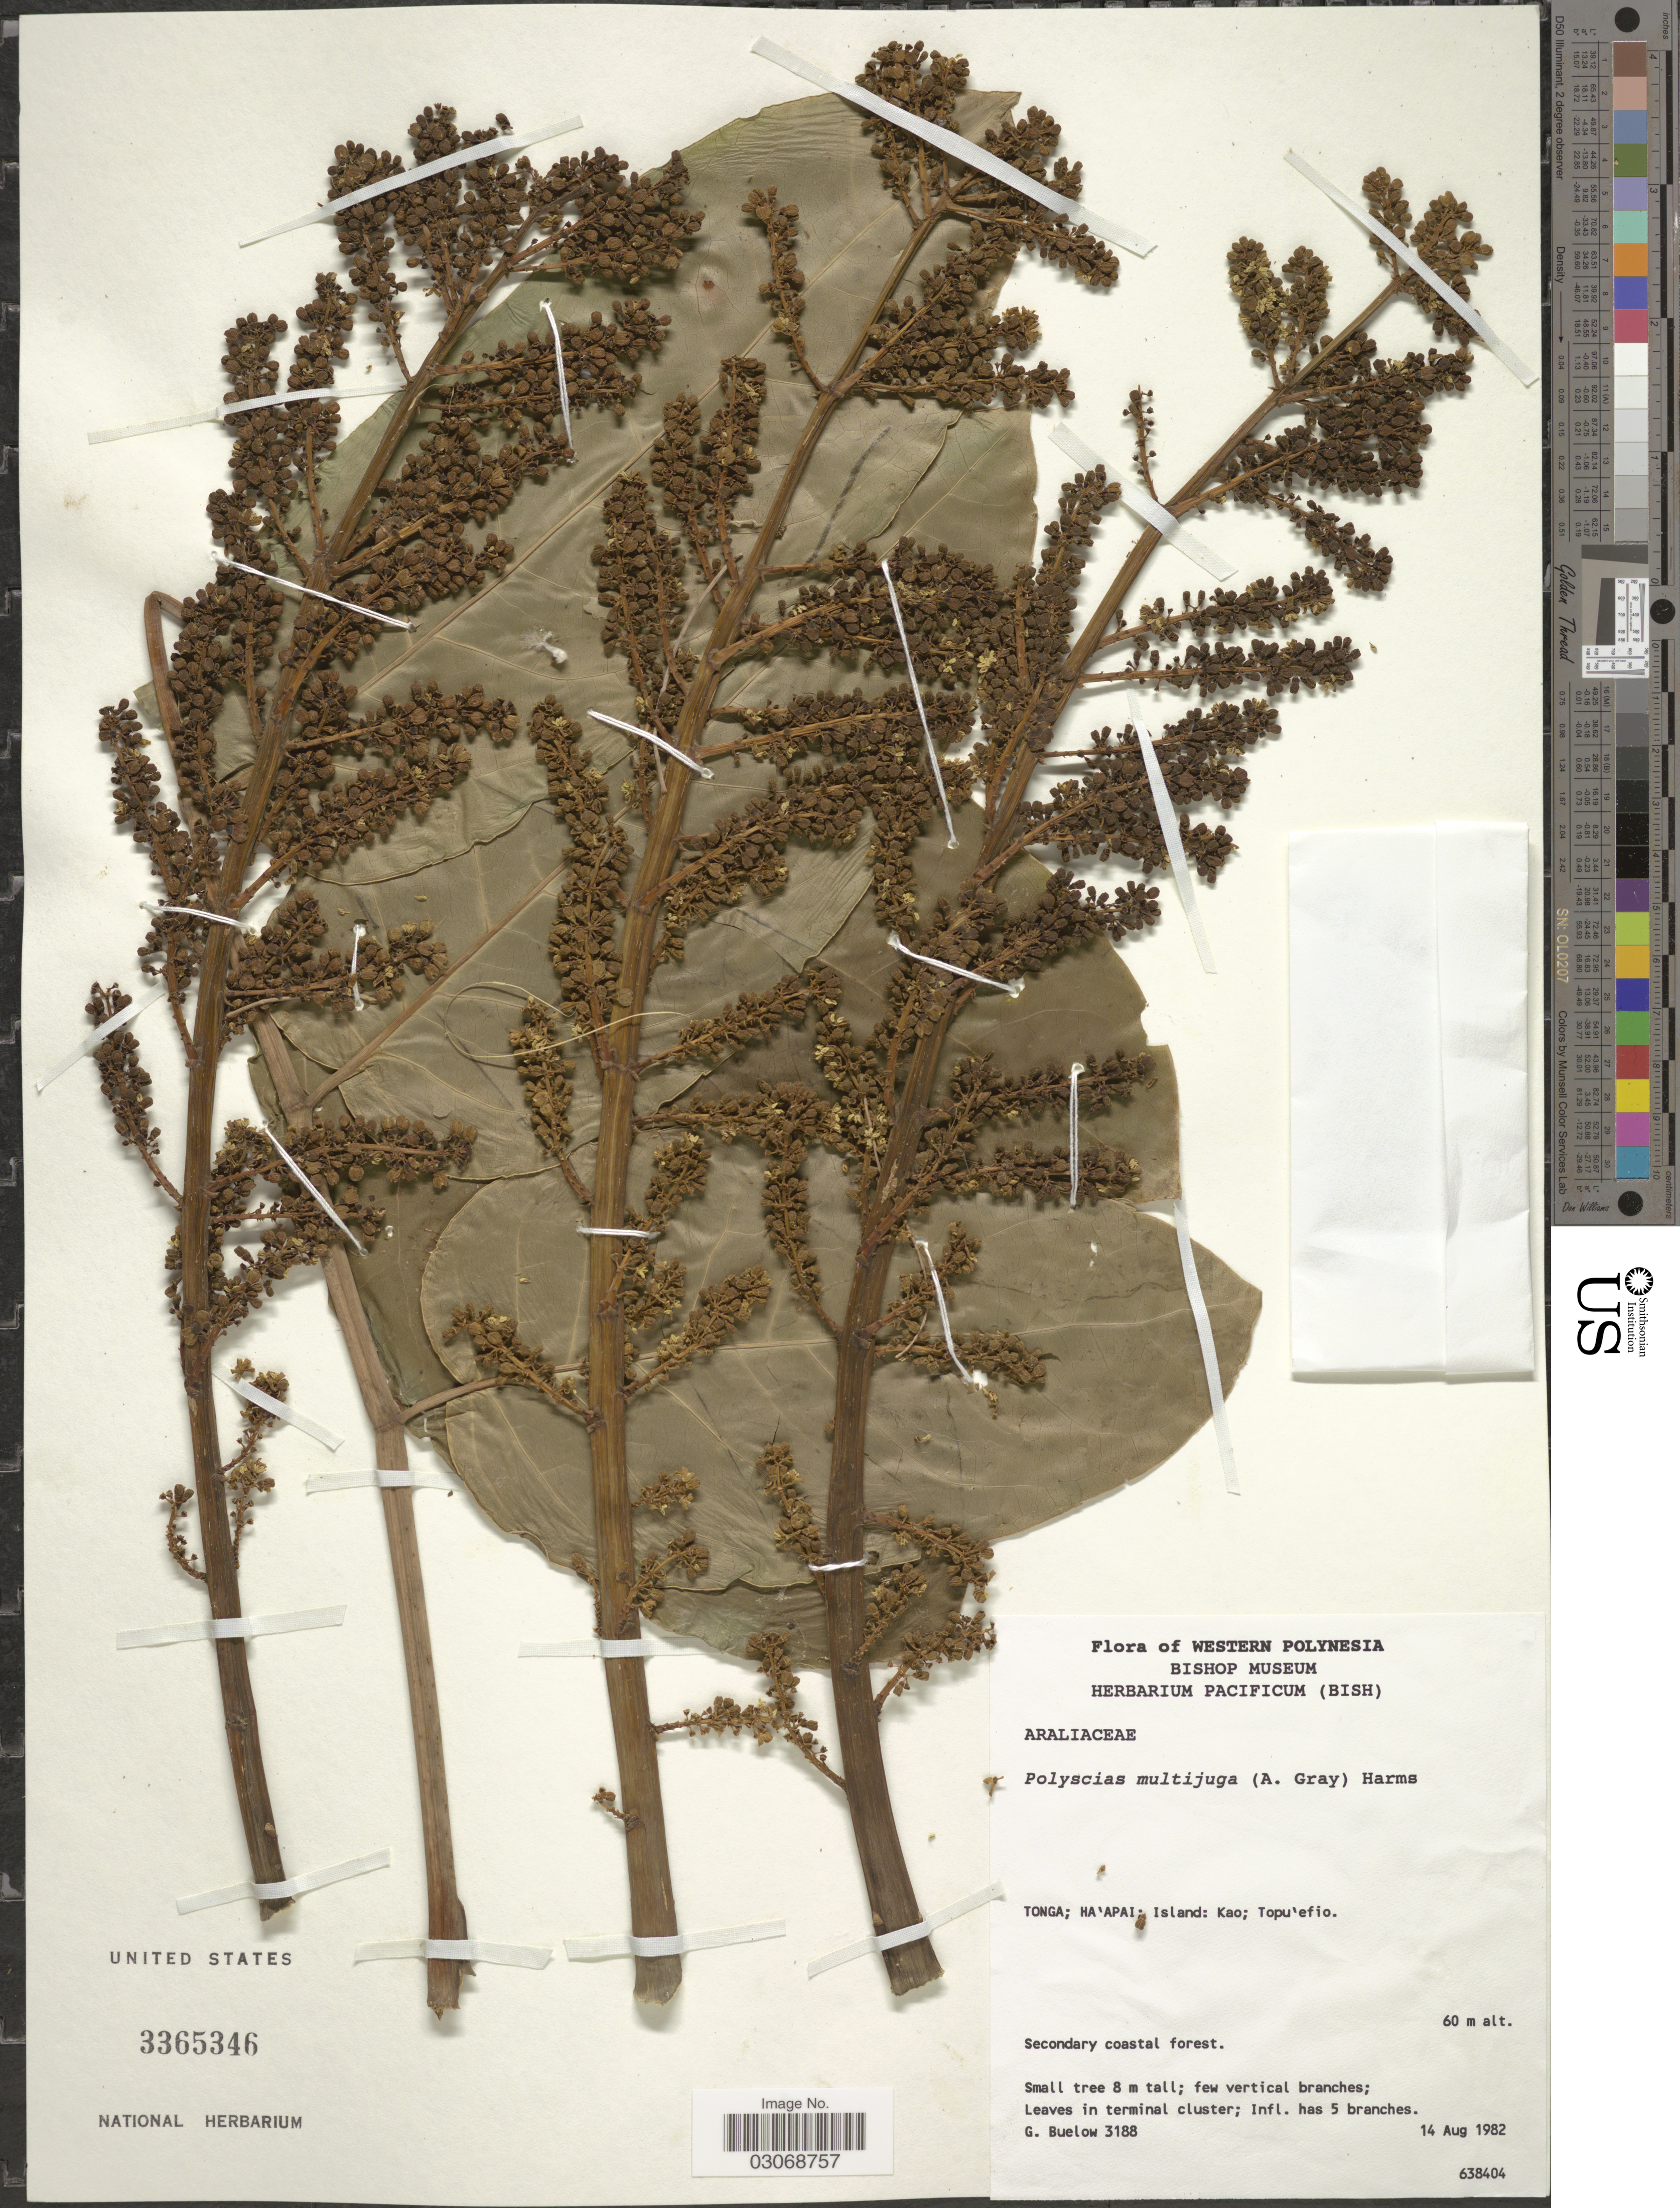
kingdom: Plantae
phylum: Tracheophyta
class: Magnoliopsida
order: Apiales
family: Araliaceae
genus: Polyscias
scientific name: Polyscias multijuga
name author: Harms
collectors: G. Buelow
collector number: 3188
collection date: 1982-08-14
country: Tonga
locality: Western Polynesia, Tonga; Ha'Apai: Island: Kao; Topu'efio.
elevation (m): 60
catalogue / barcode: US 3365346